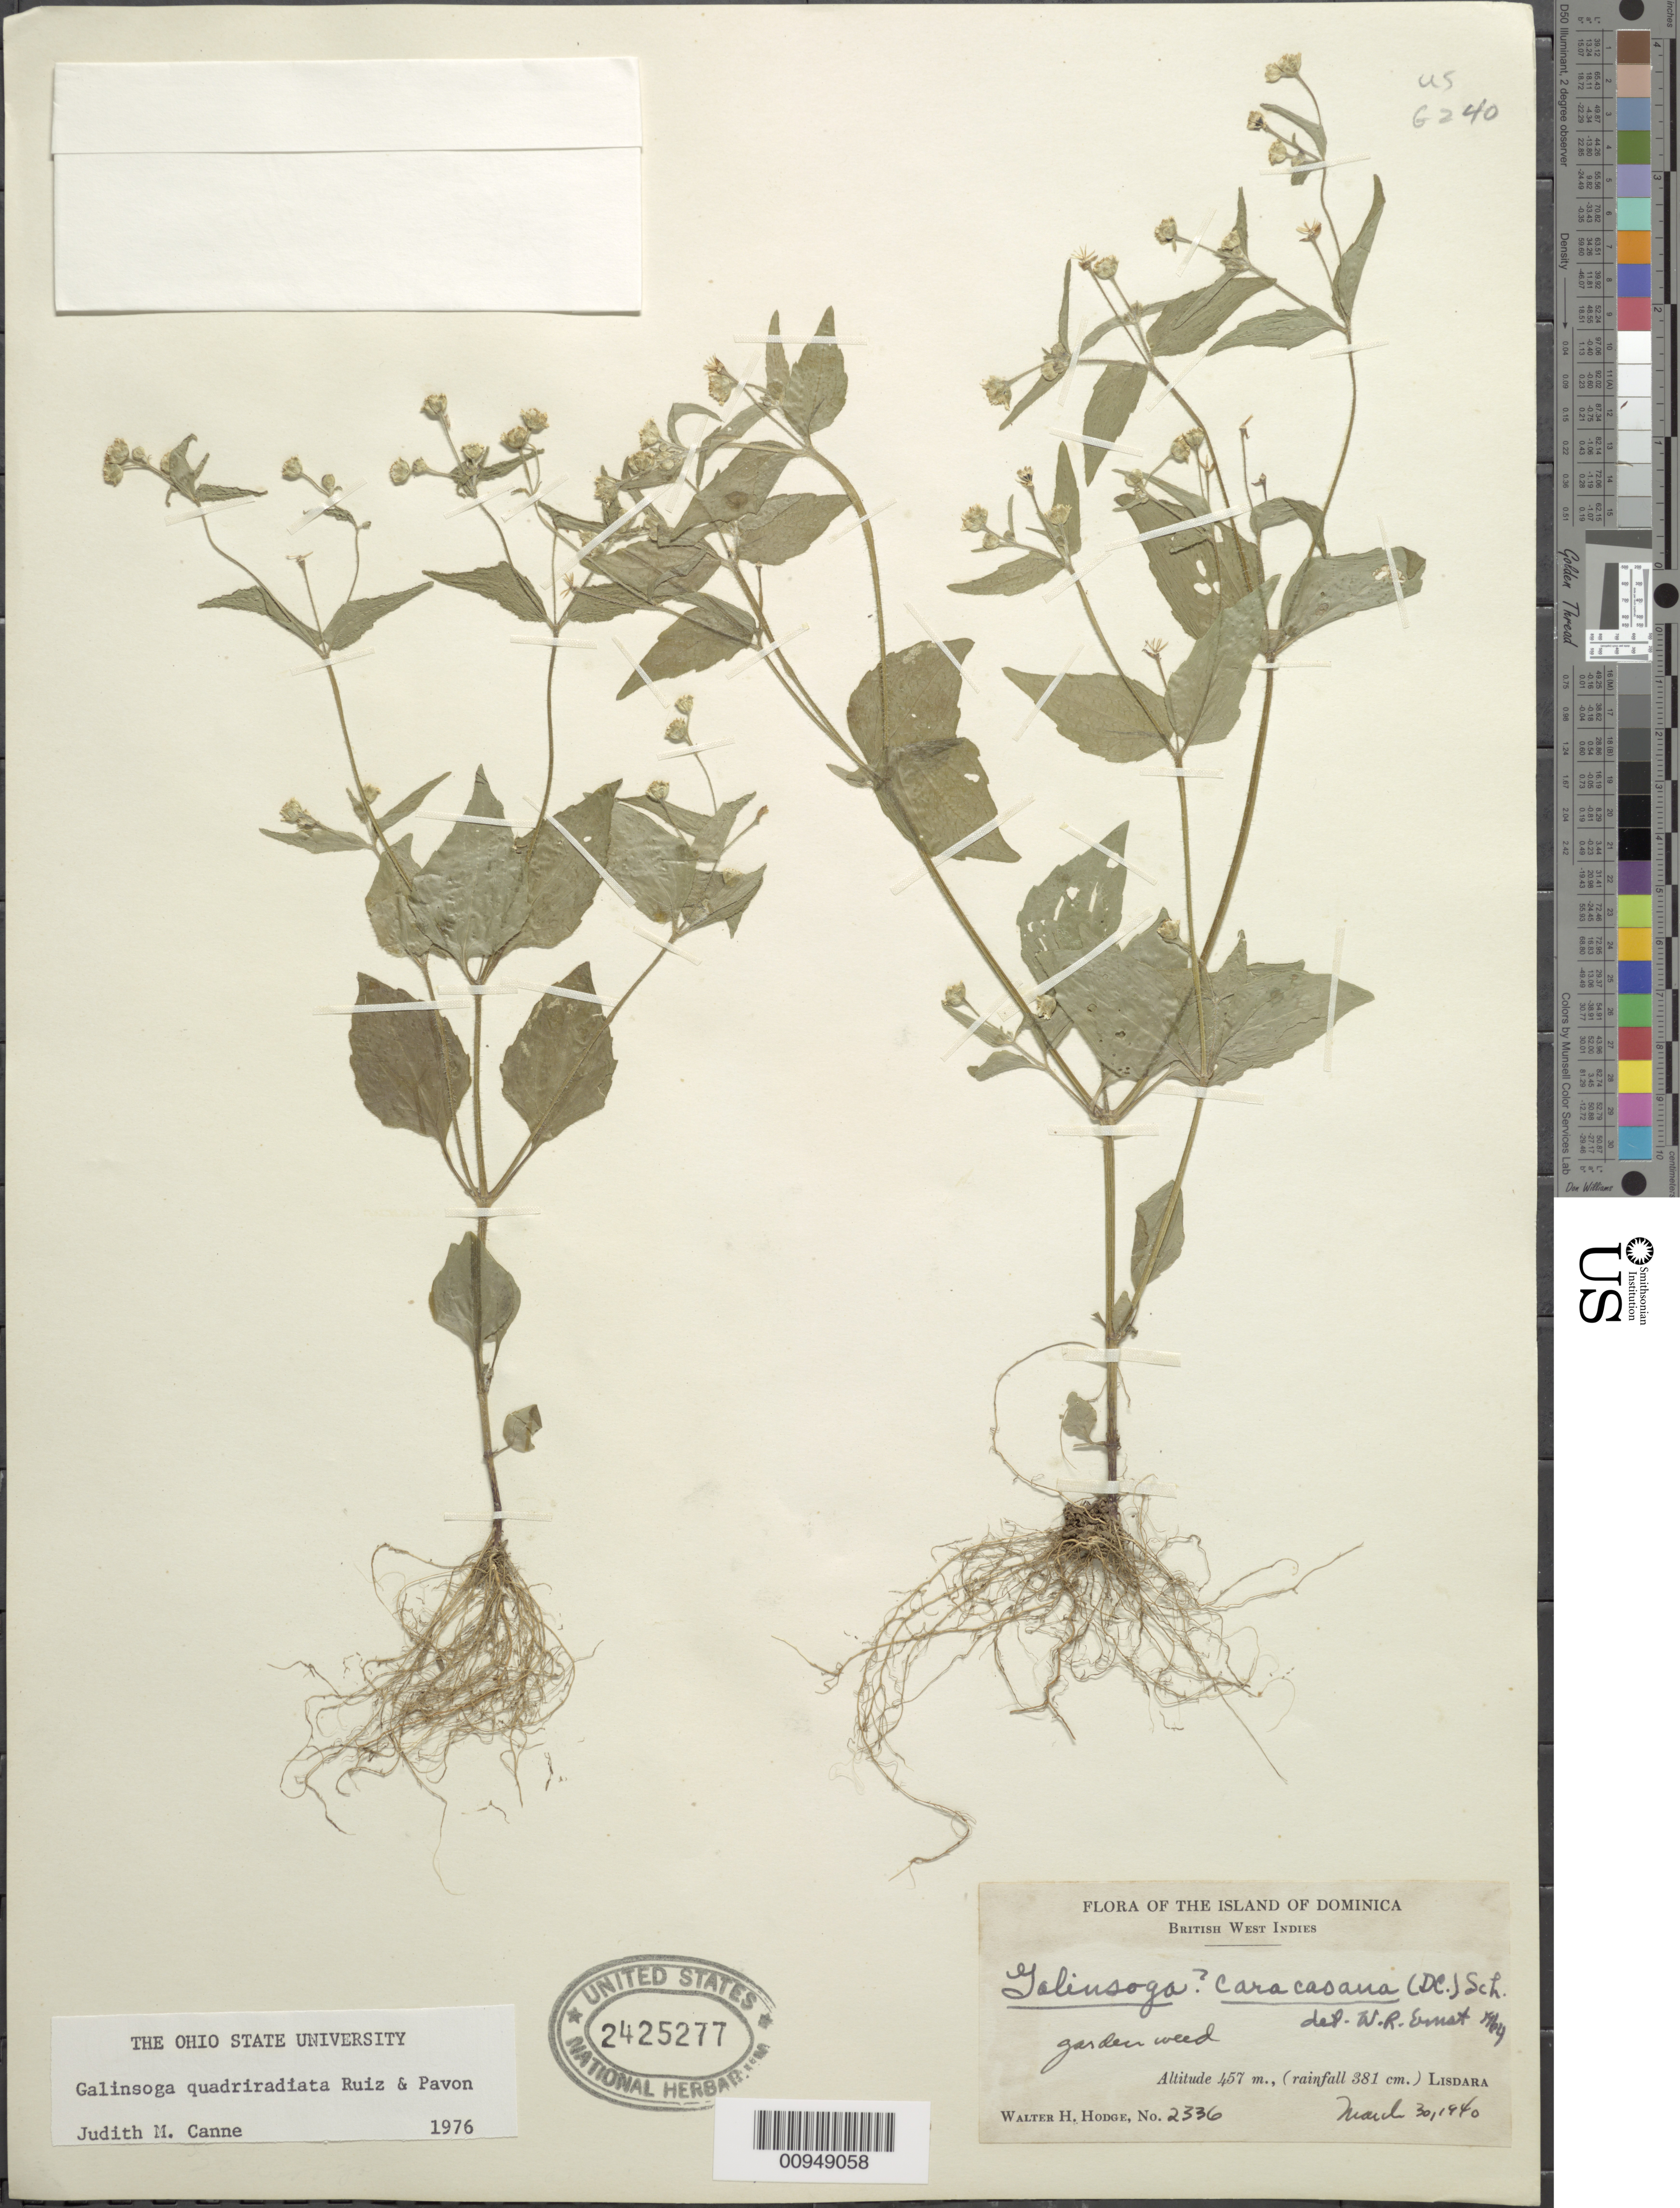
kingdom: Plantae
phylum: Tracheophyta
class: Magnoliopsida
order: Asterales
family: Asteraceae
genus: Galinsoga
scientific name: Galinsoga quadriradiata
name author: Ruiz & Pav.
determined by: Canne-Hilliker, J. M.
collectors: W. Hodge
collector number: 2336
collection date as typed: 30 Mar 1940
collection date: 1940-03-30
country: Dominica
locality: Lisdara, garden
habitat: Garden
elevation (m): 457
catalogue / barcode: US 2425277